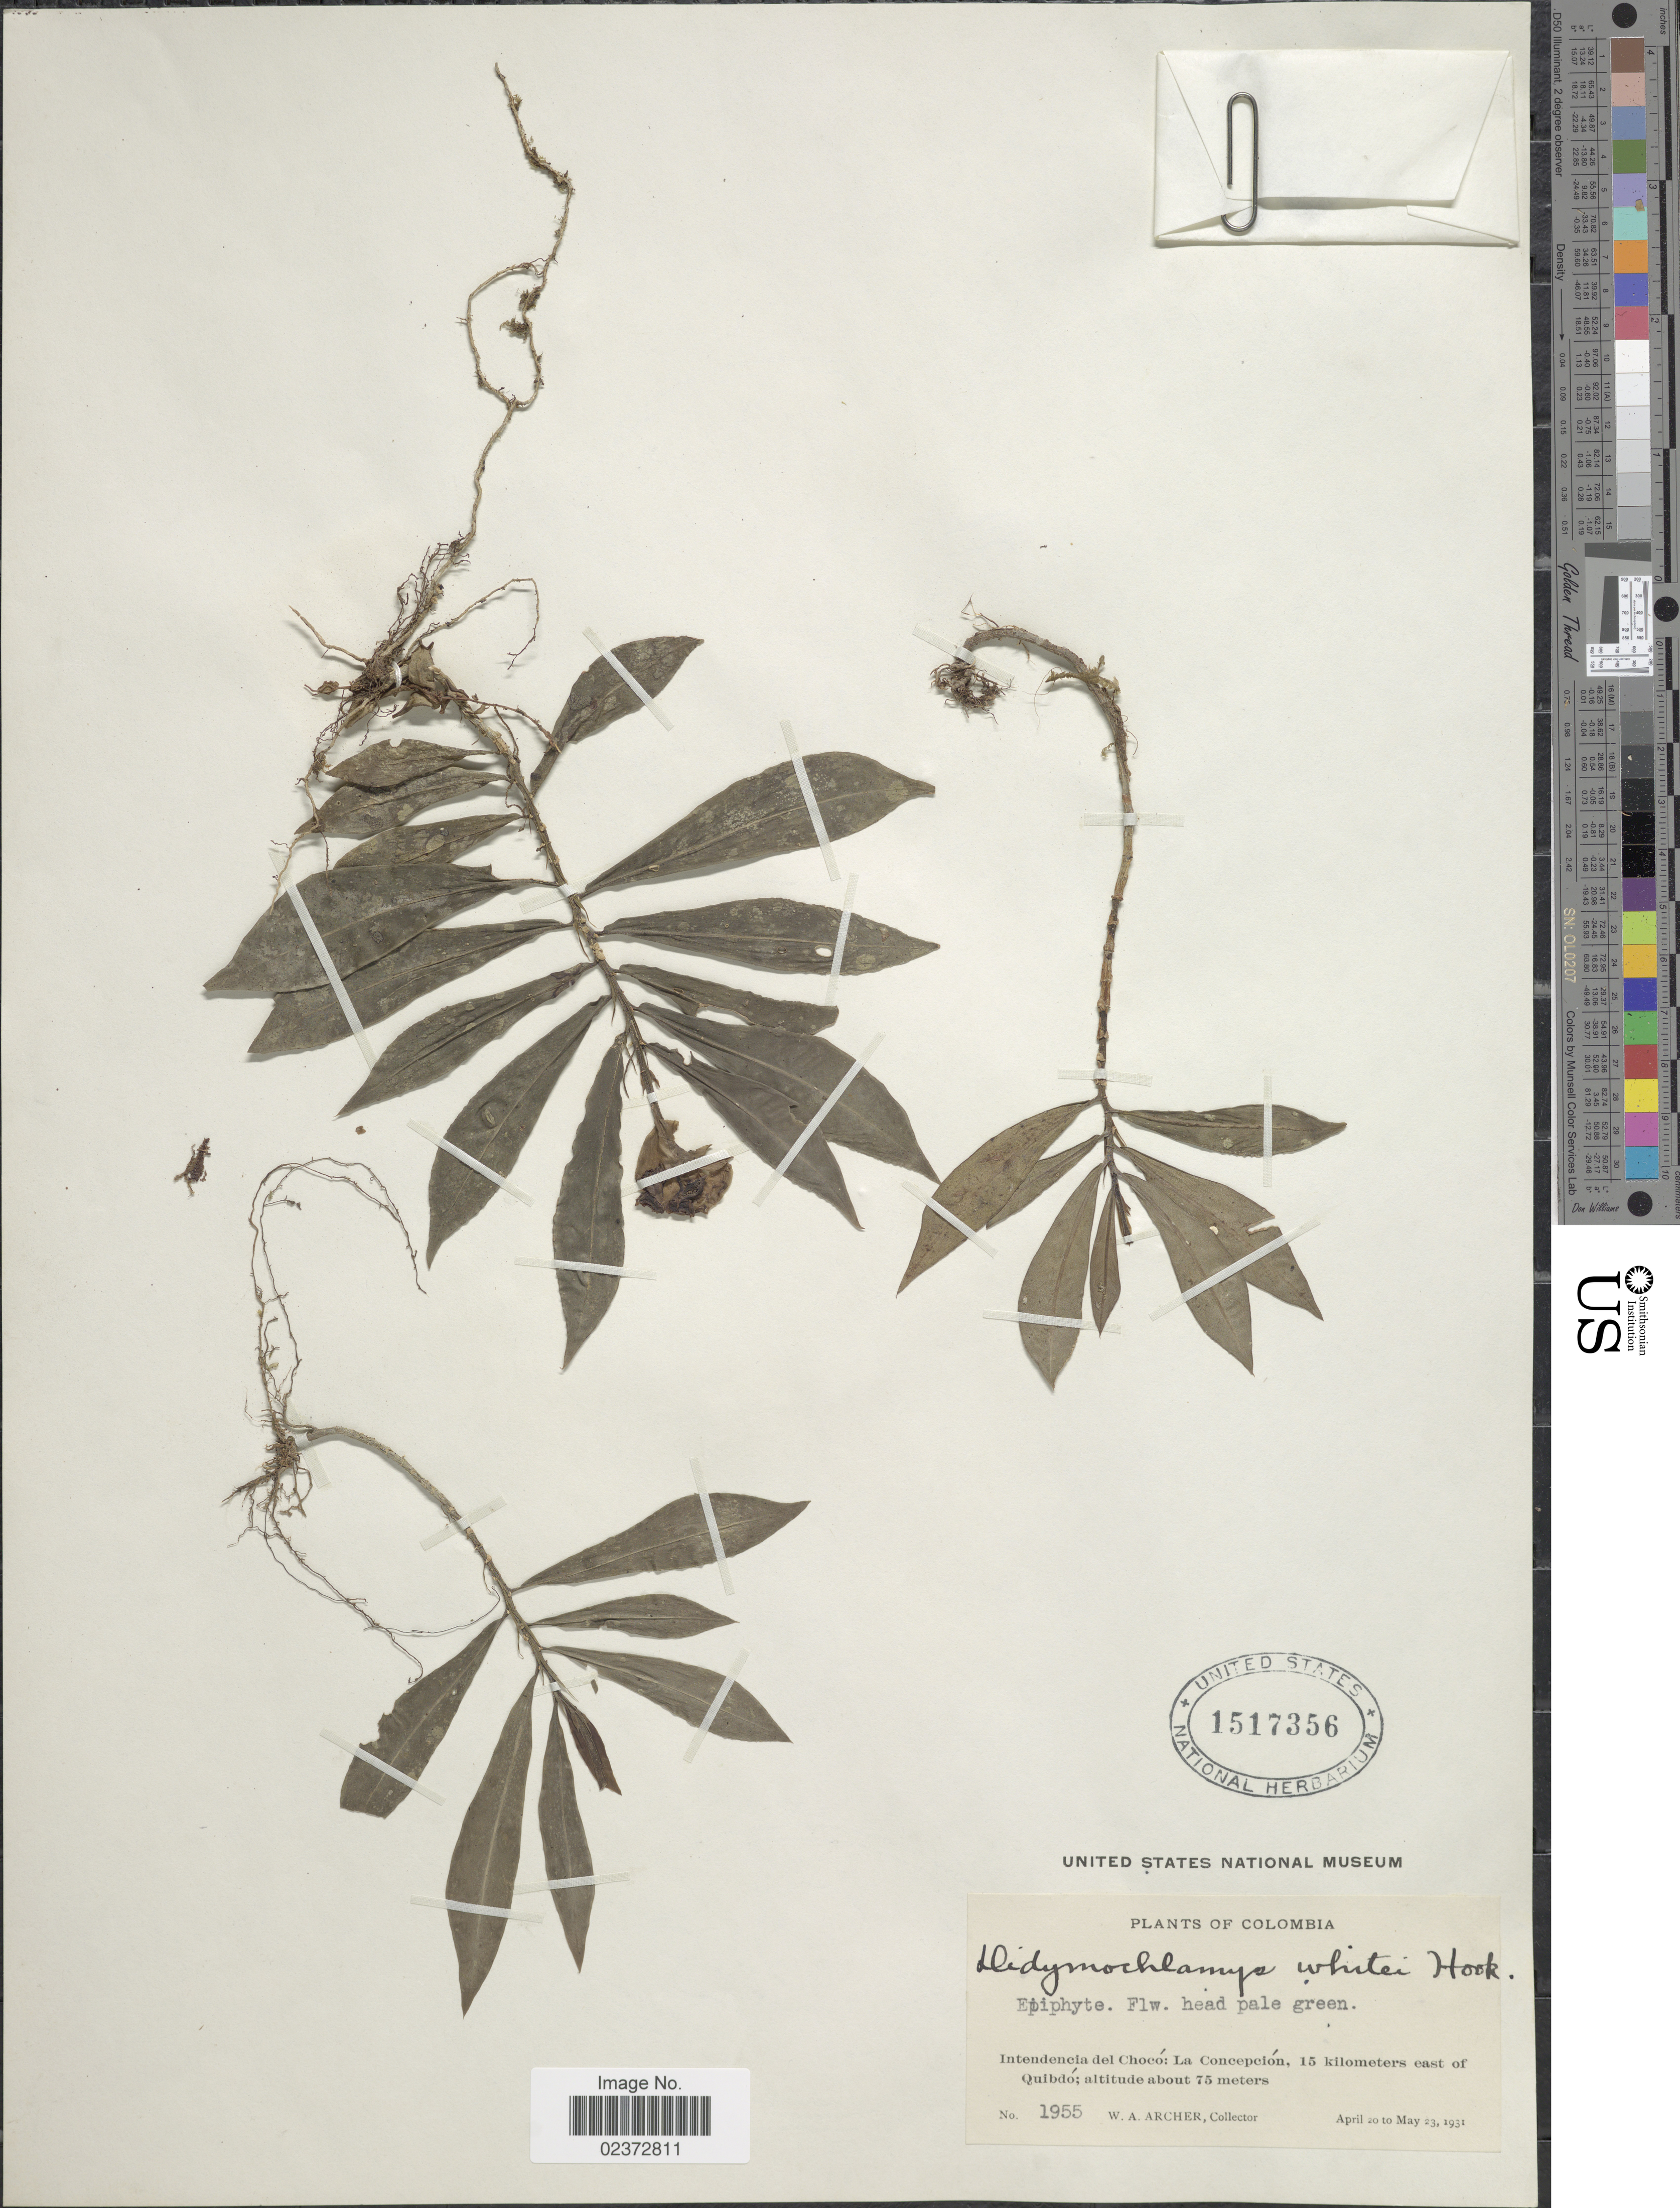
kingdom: Plantae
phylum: Tracheophyta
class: Magnoliopsida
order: Gentianales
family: Rubiaceae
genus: Didymochlamys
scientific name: Didymochlamys whitei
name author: Hook. f.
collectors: W. A. Archer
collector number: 1955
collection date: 1931-04-20/1931-05-23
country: Colombia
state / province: Chocó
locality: Intendencia del Chocó: La Concepción, 15 kilometers east of Quibdó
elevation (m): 75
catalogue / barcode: US 1517356